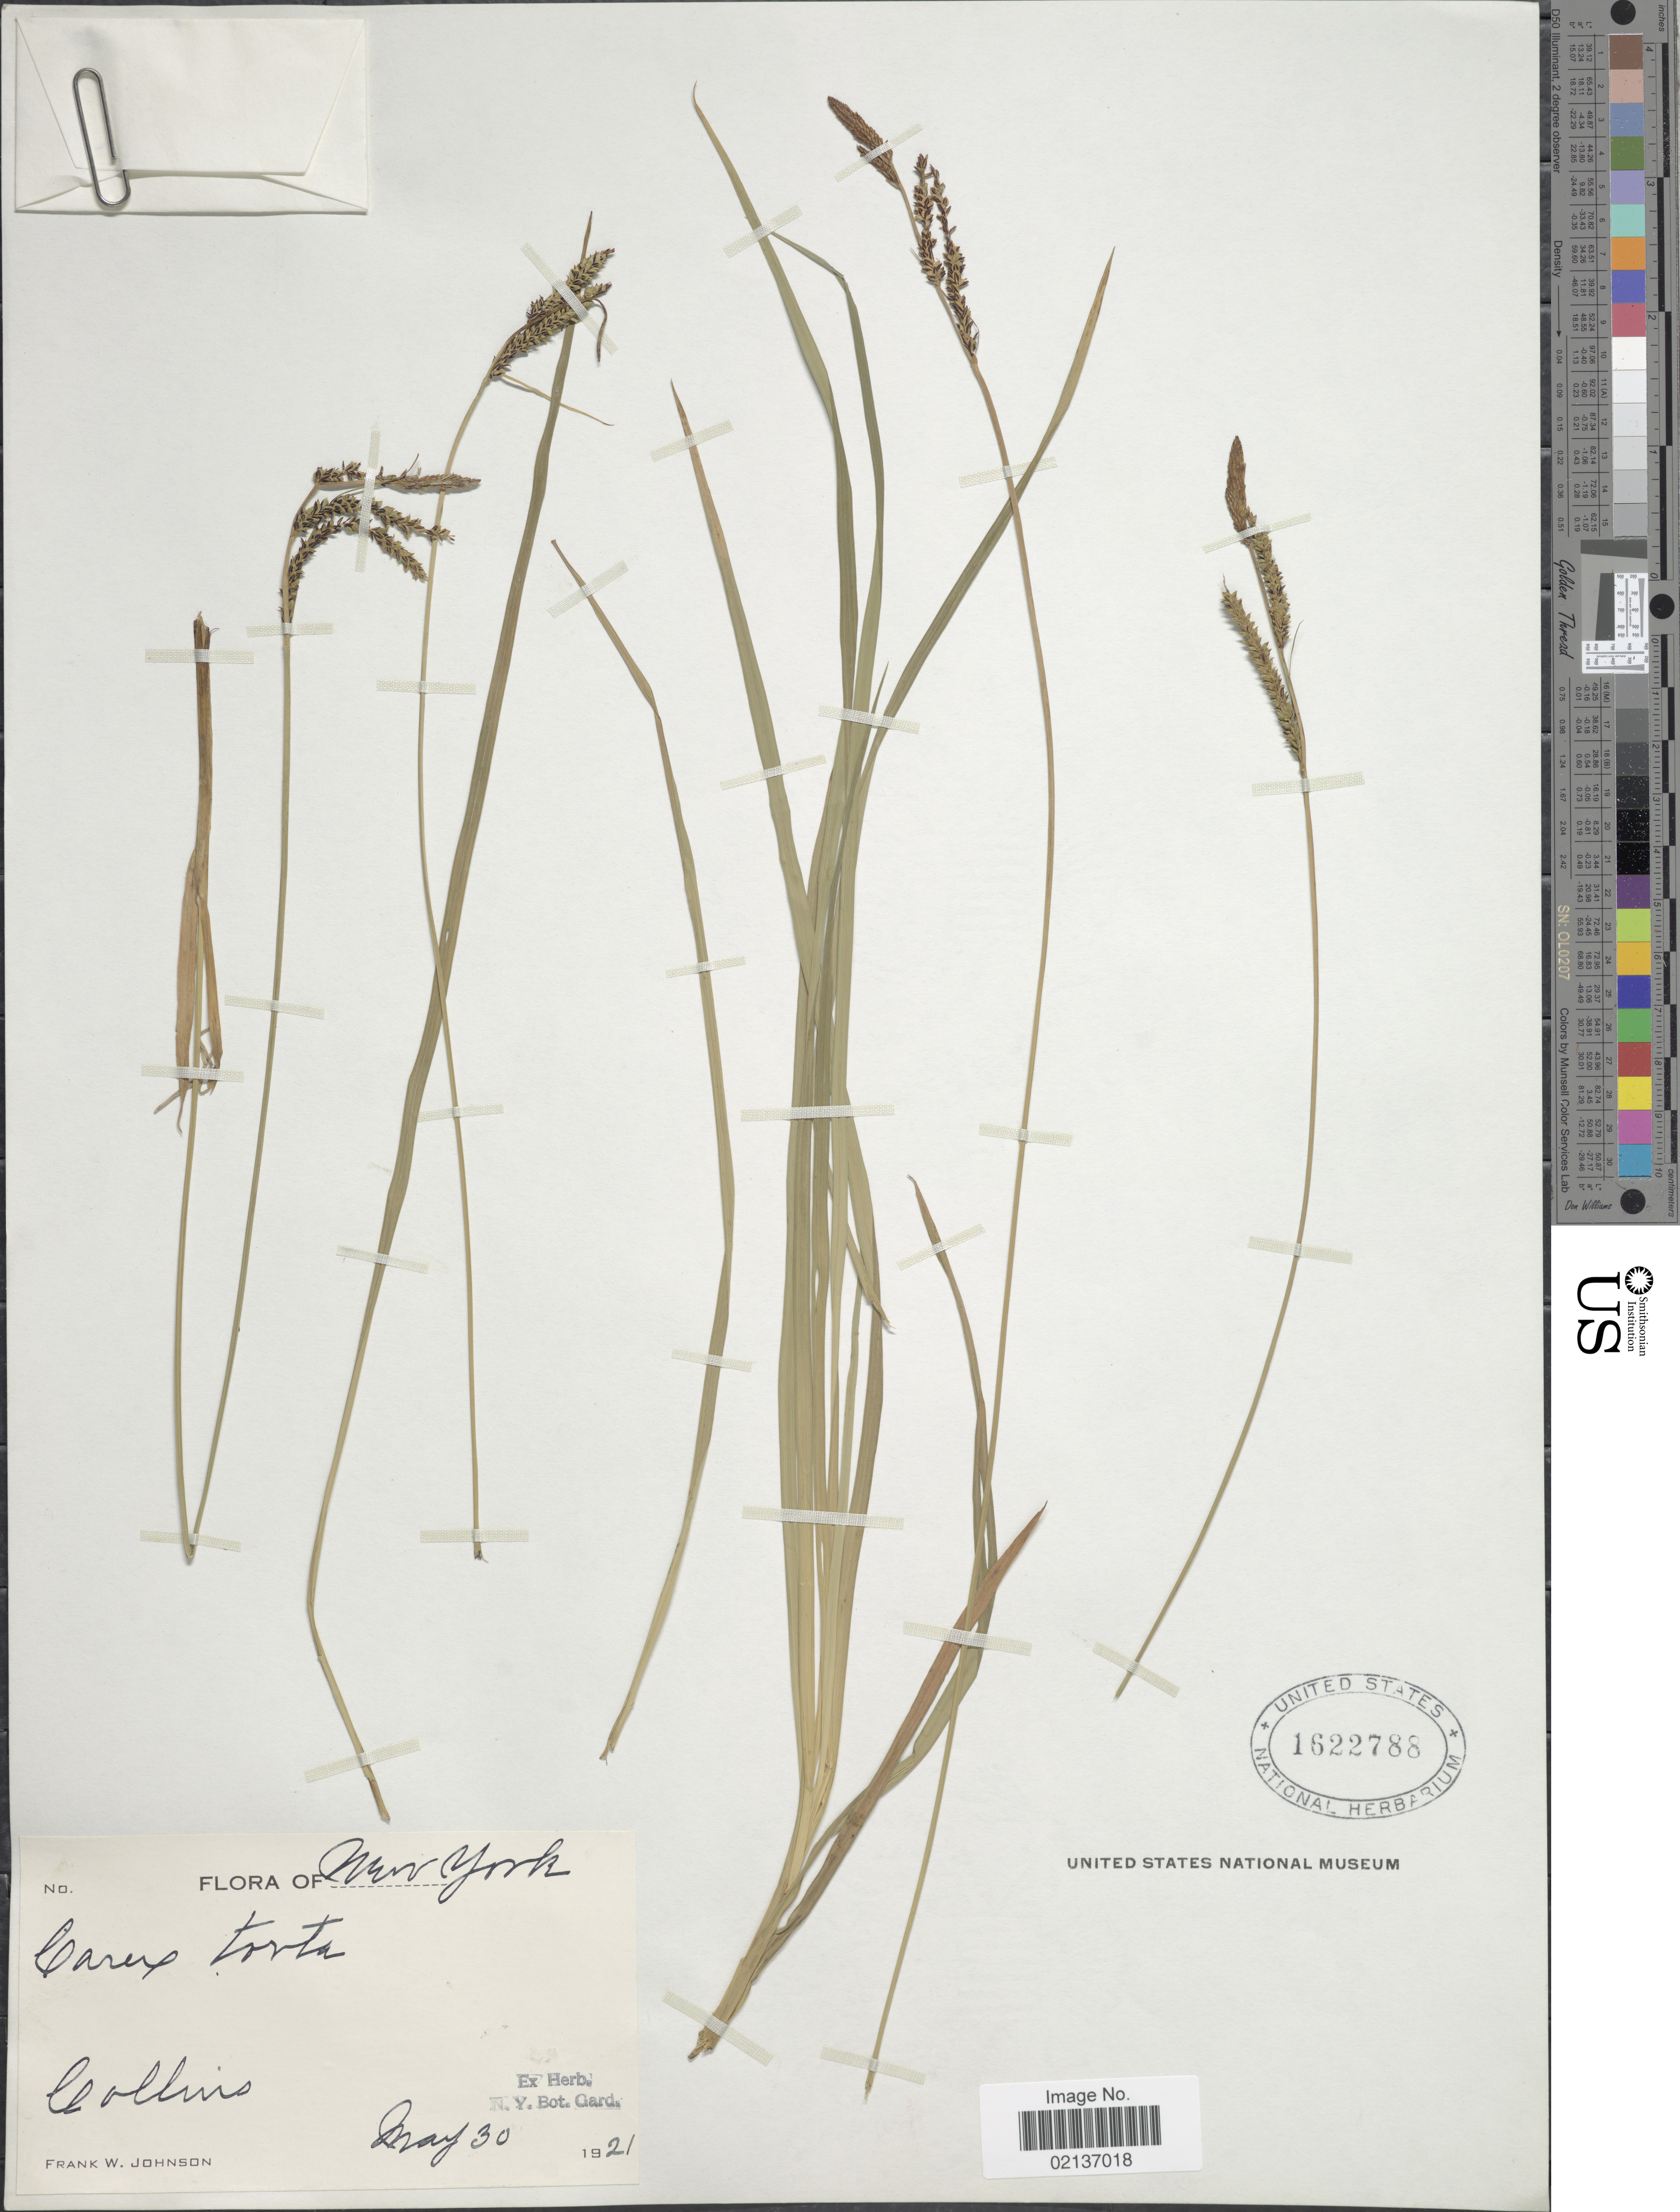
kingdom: Plantae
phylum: Tracheophyta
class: Liliopsida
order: Poales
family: Cyperaceae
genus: Carex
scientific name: Carex torta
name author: Boott ex Tuck.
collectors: F. W. Johnson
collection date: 1921-05-30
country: United States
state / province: New York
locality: Collins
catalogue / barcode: US 1622788